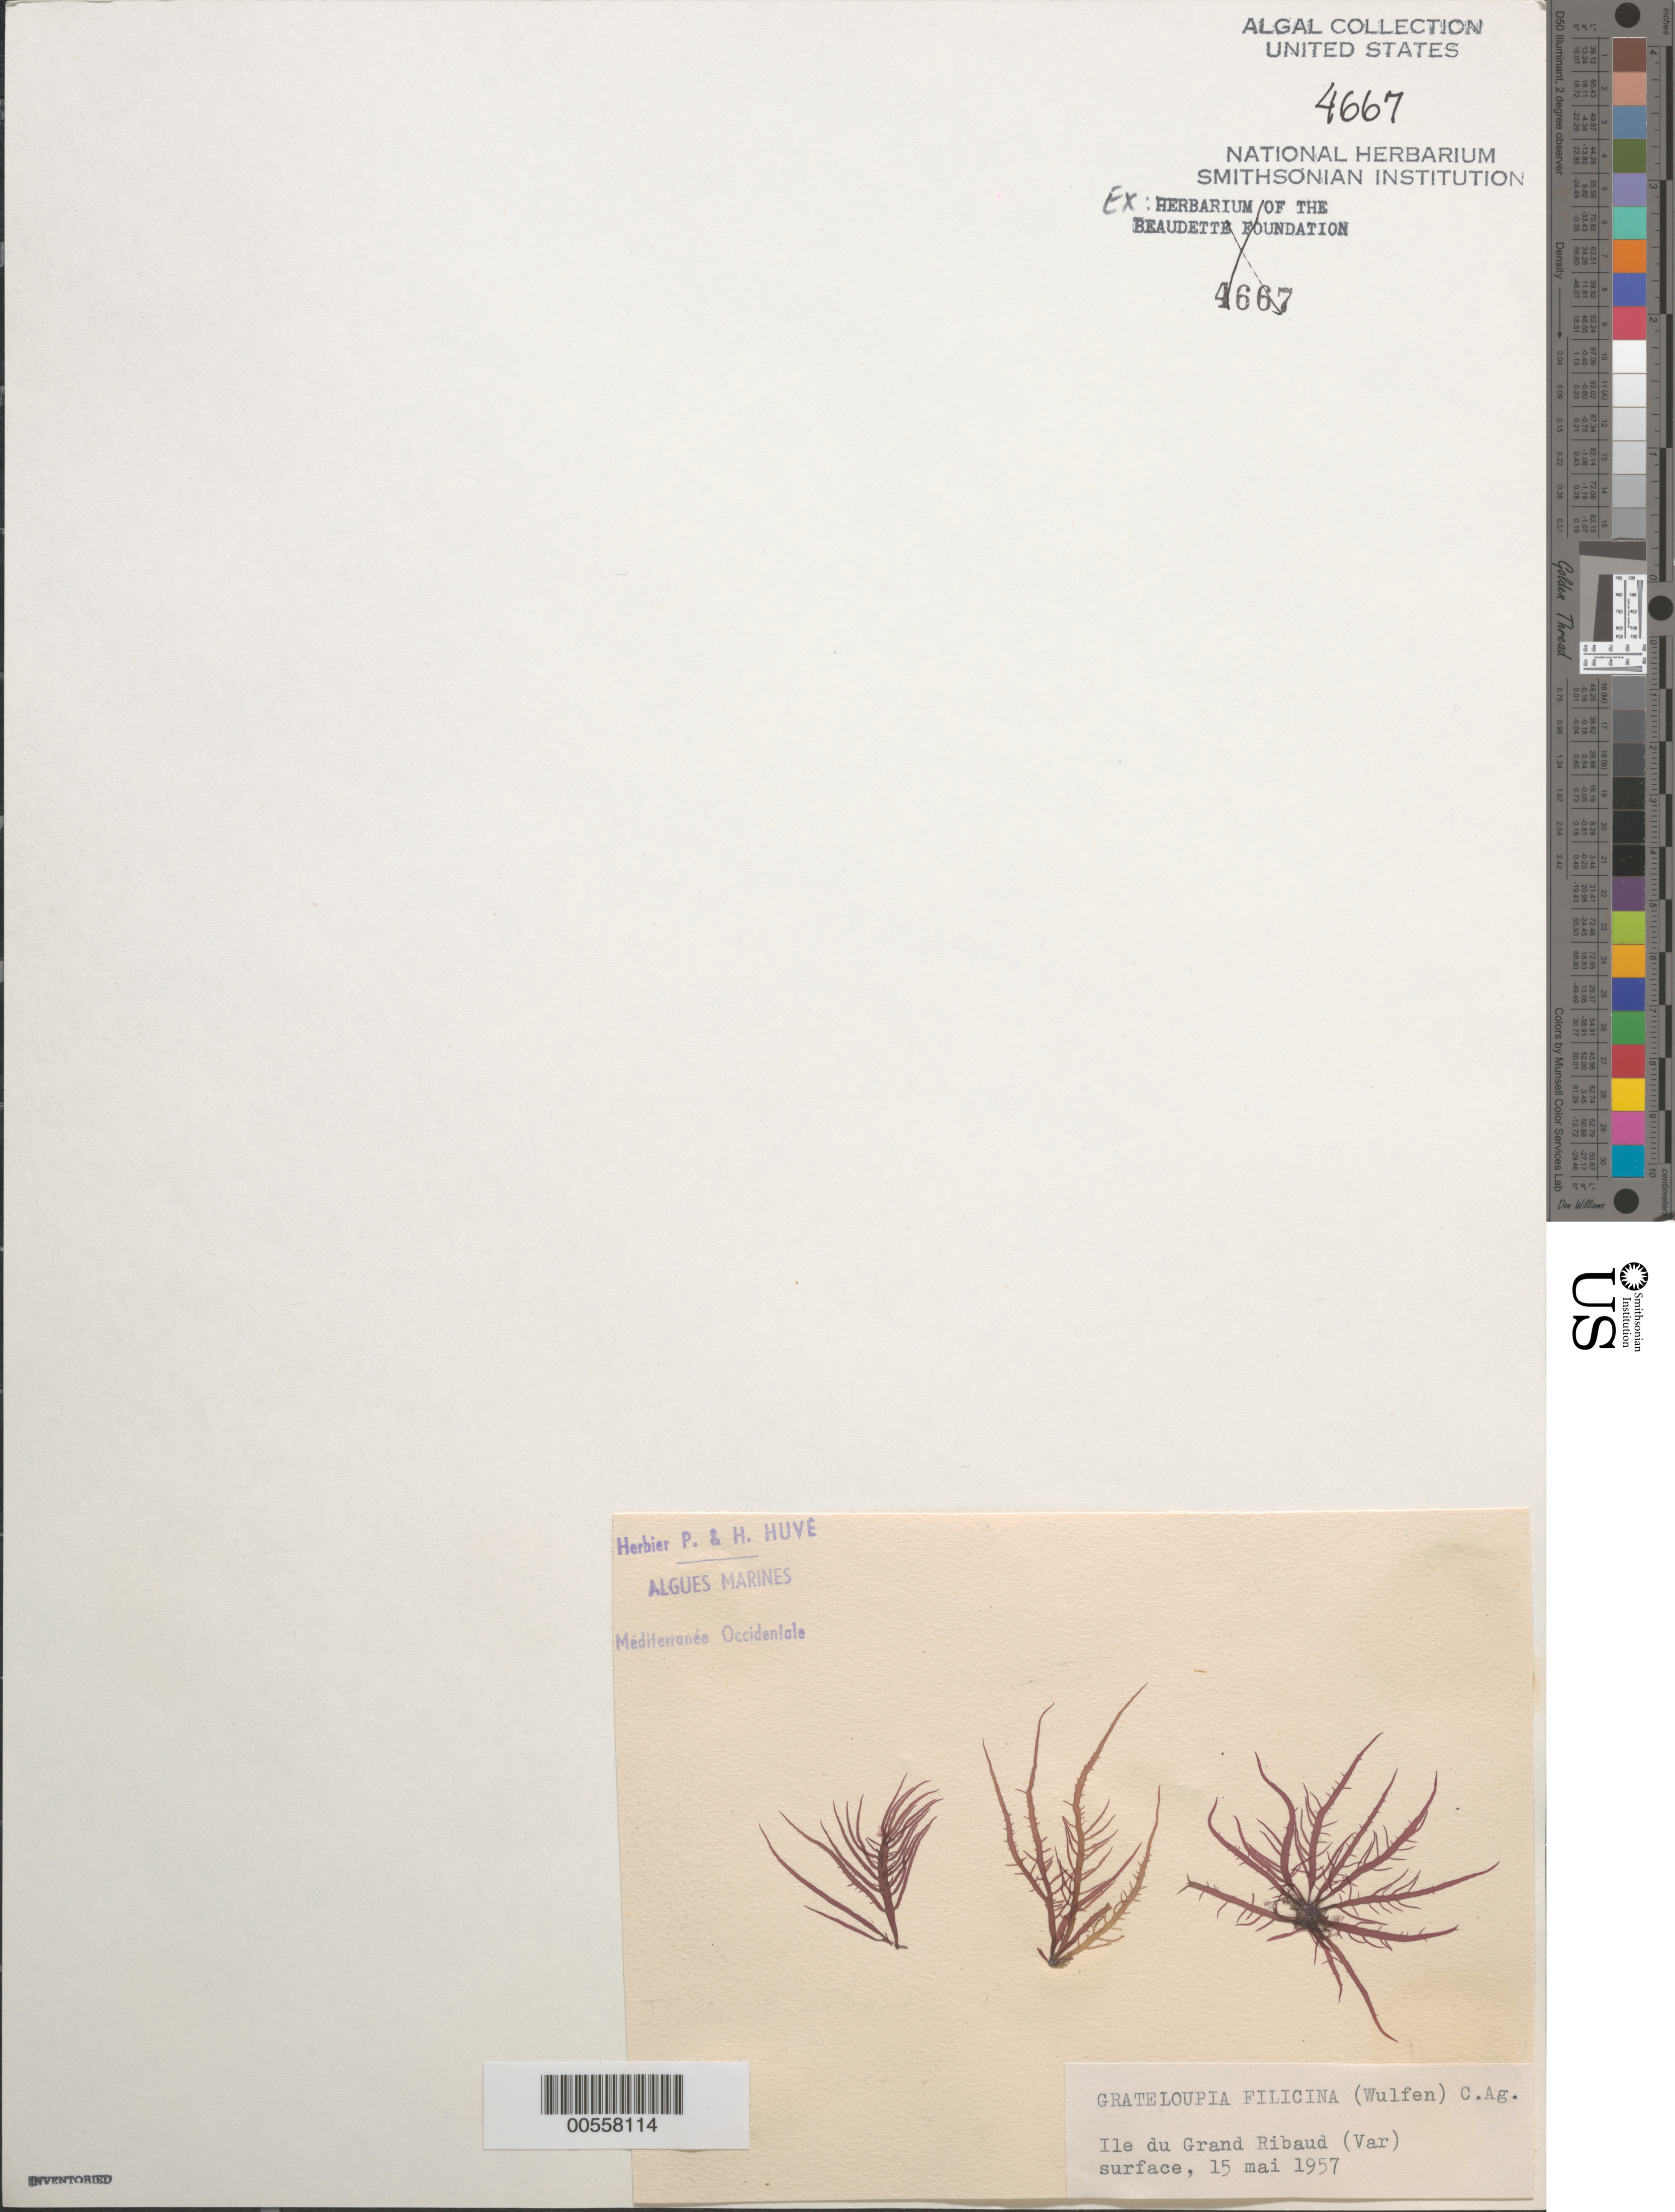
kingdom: Plantae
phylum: Rhodophyta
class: Florideophyceae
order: Halymeniales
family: Halymeniaceae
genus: Grateloupia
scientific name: Grateloupia filicina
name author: (J.V.Lamouroux) C. Agardh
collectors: P. Huve & H. Huve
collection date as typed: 15 May 1957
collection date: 1957-05-15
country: France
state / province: Provence-Alpes-Côte d'Azur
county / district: Var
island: Ile du Grand Ribaud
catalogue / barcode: US 4667